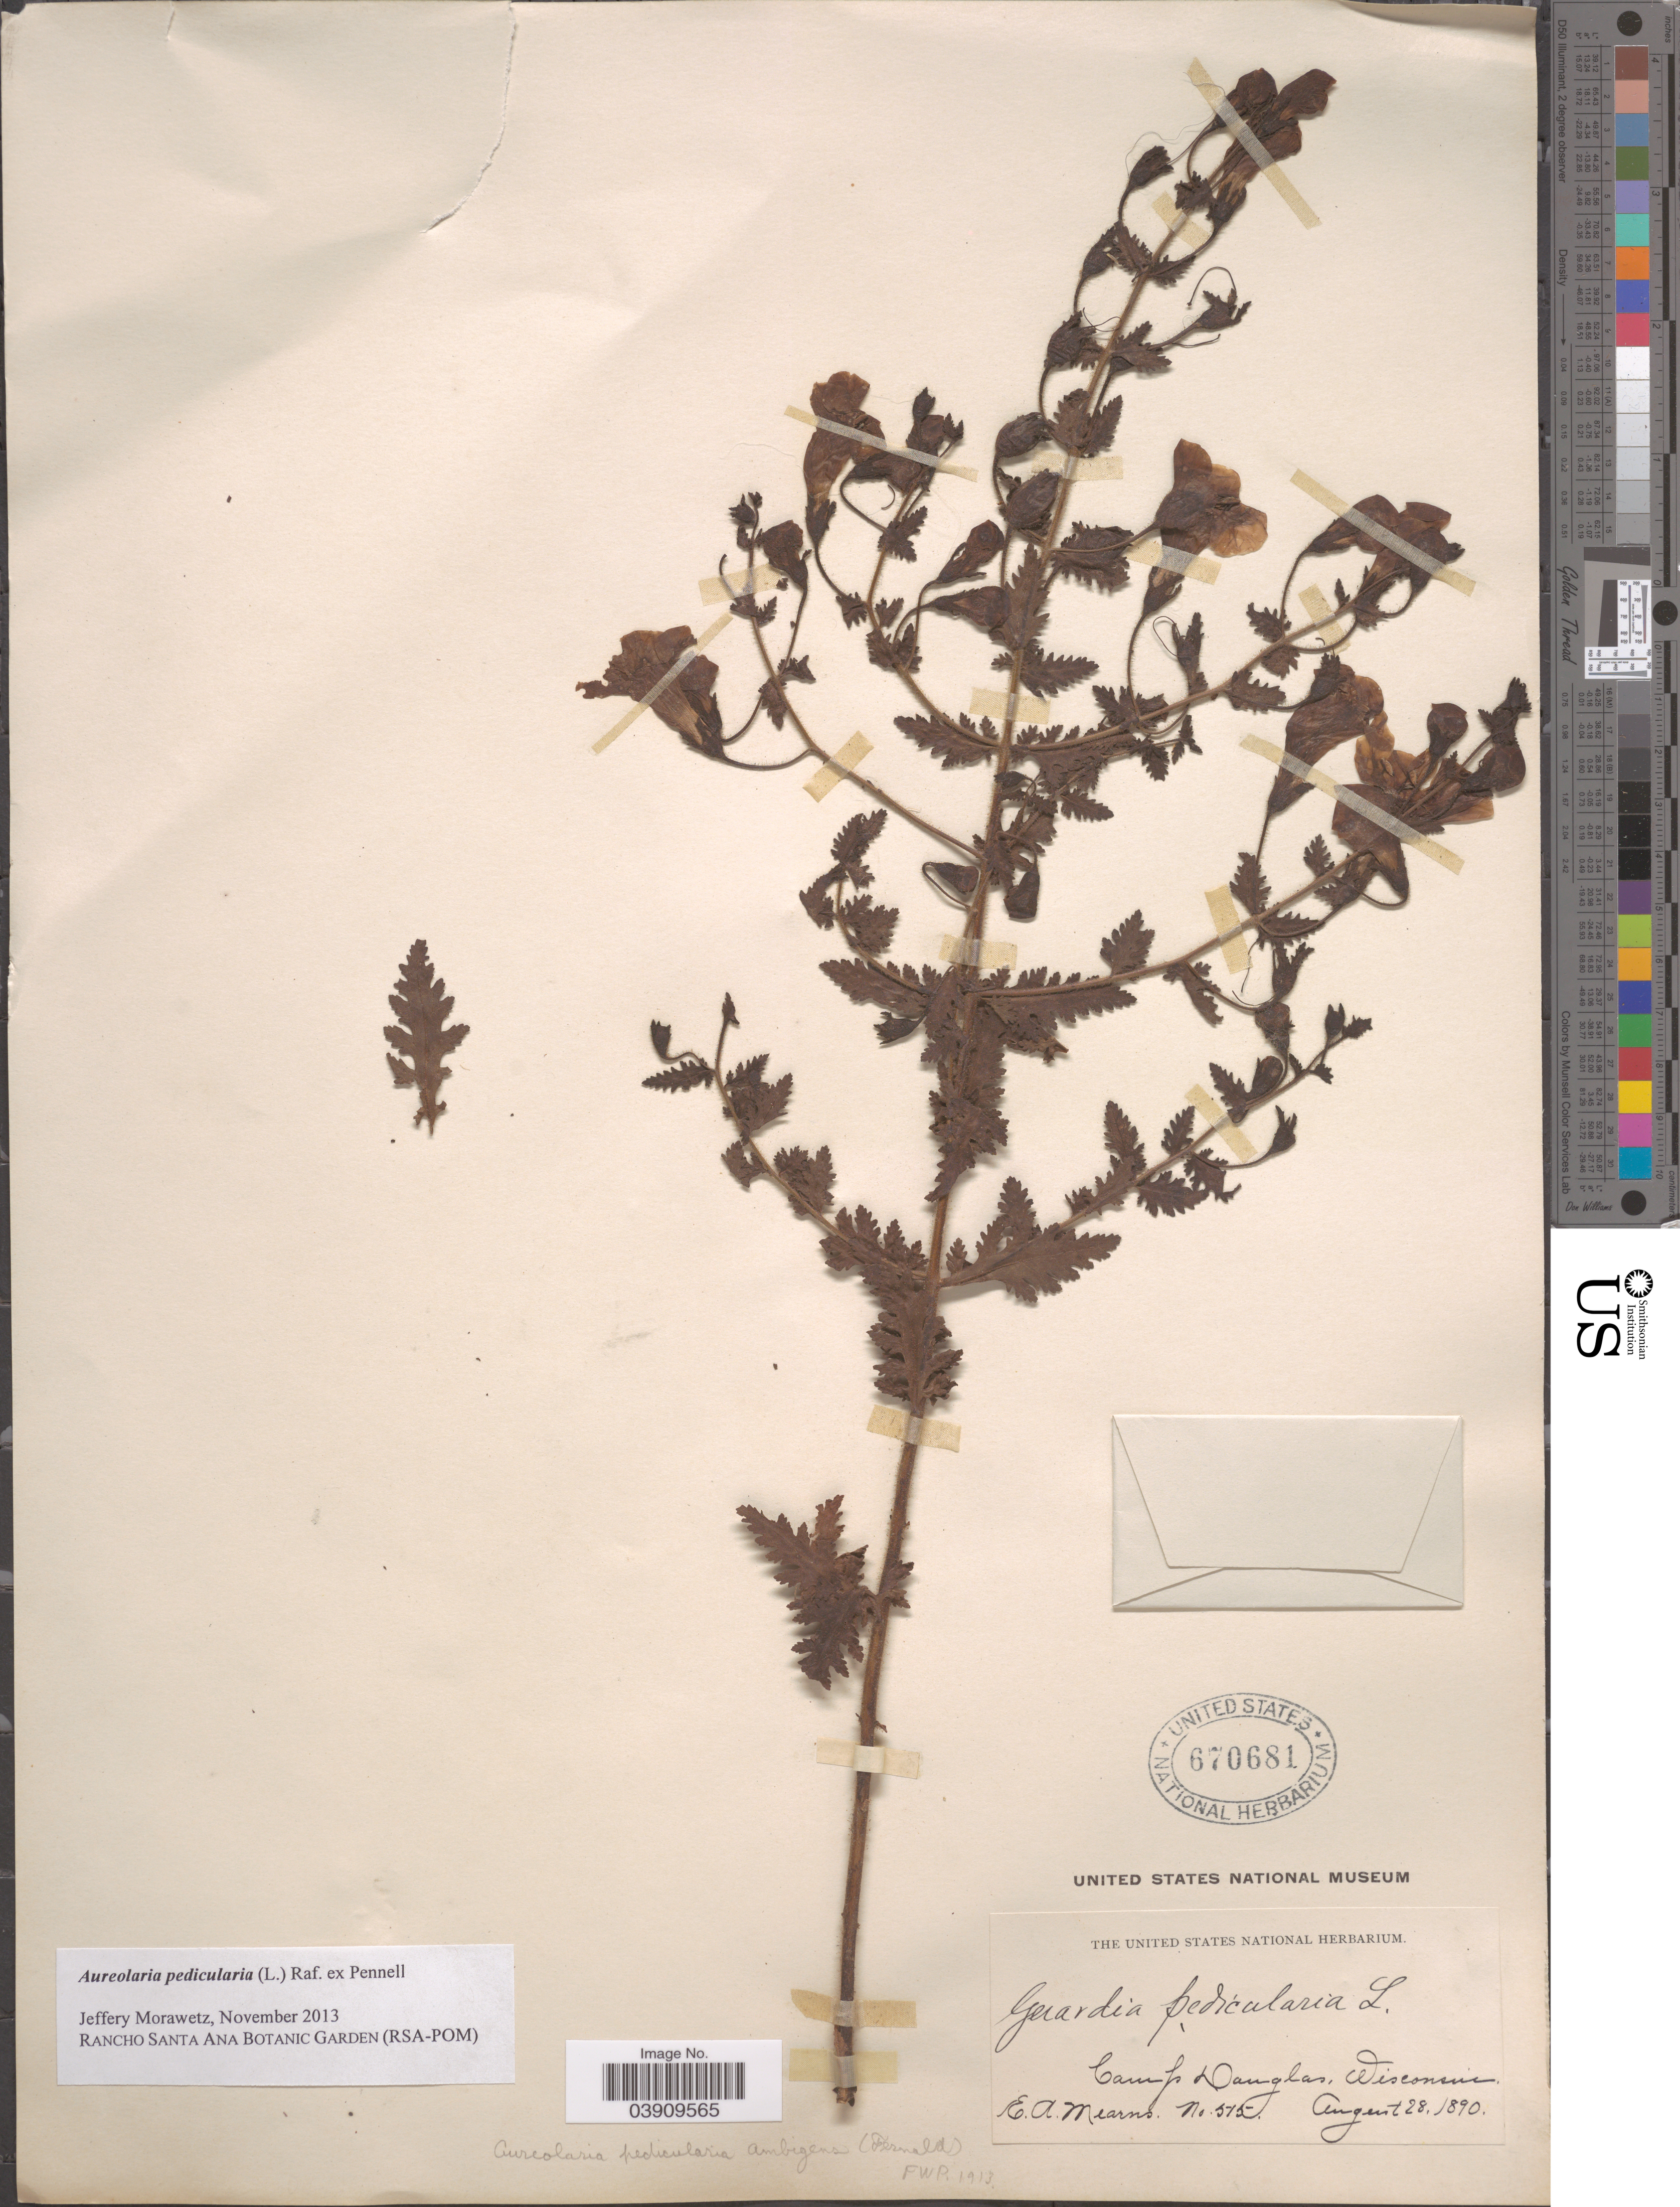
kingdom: Plantae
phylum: Tracheophyta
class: Magnoliopsida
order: Lamiales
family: Orobanchaceae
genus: Aureolaria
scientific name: Aureolaria pedicularia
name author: (L.) Raf. ex Farw.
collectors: E. A. Mearns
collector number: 515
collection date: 1890-08-28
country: United States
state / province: Wisconsin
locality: Camp Douglas.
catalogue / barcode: US 670681